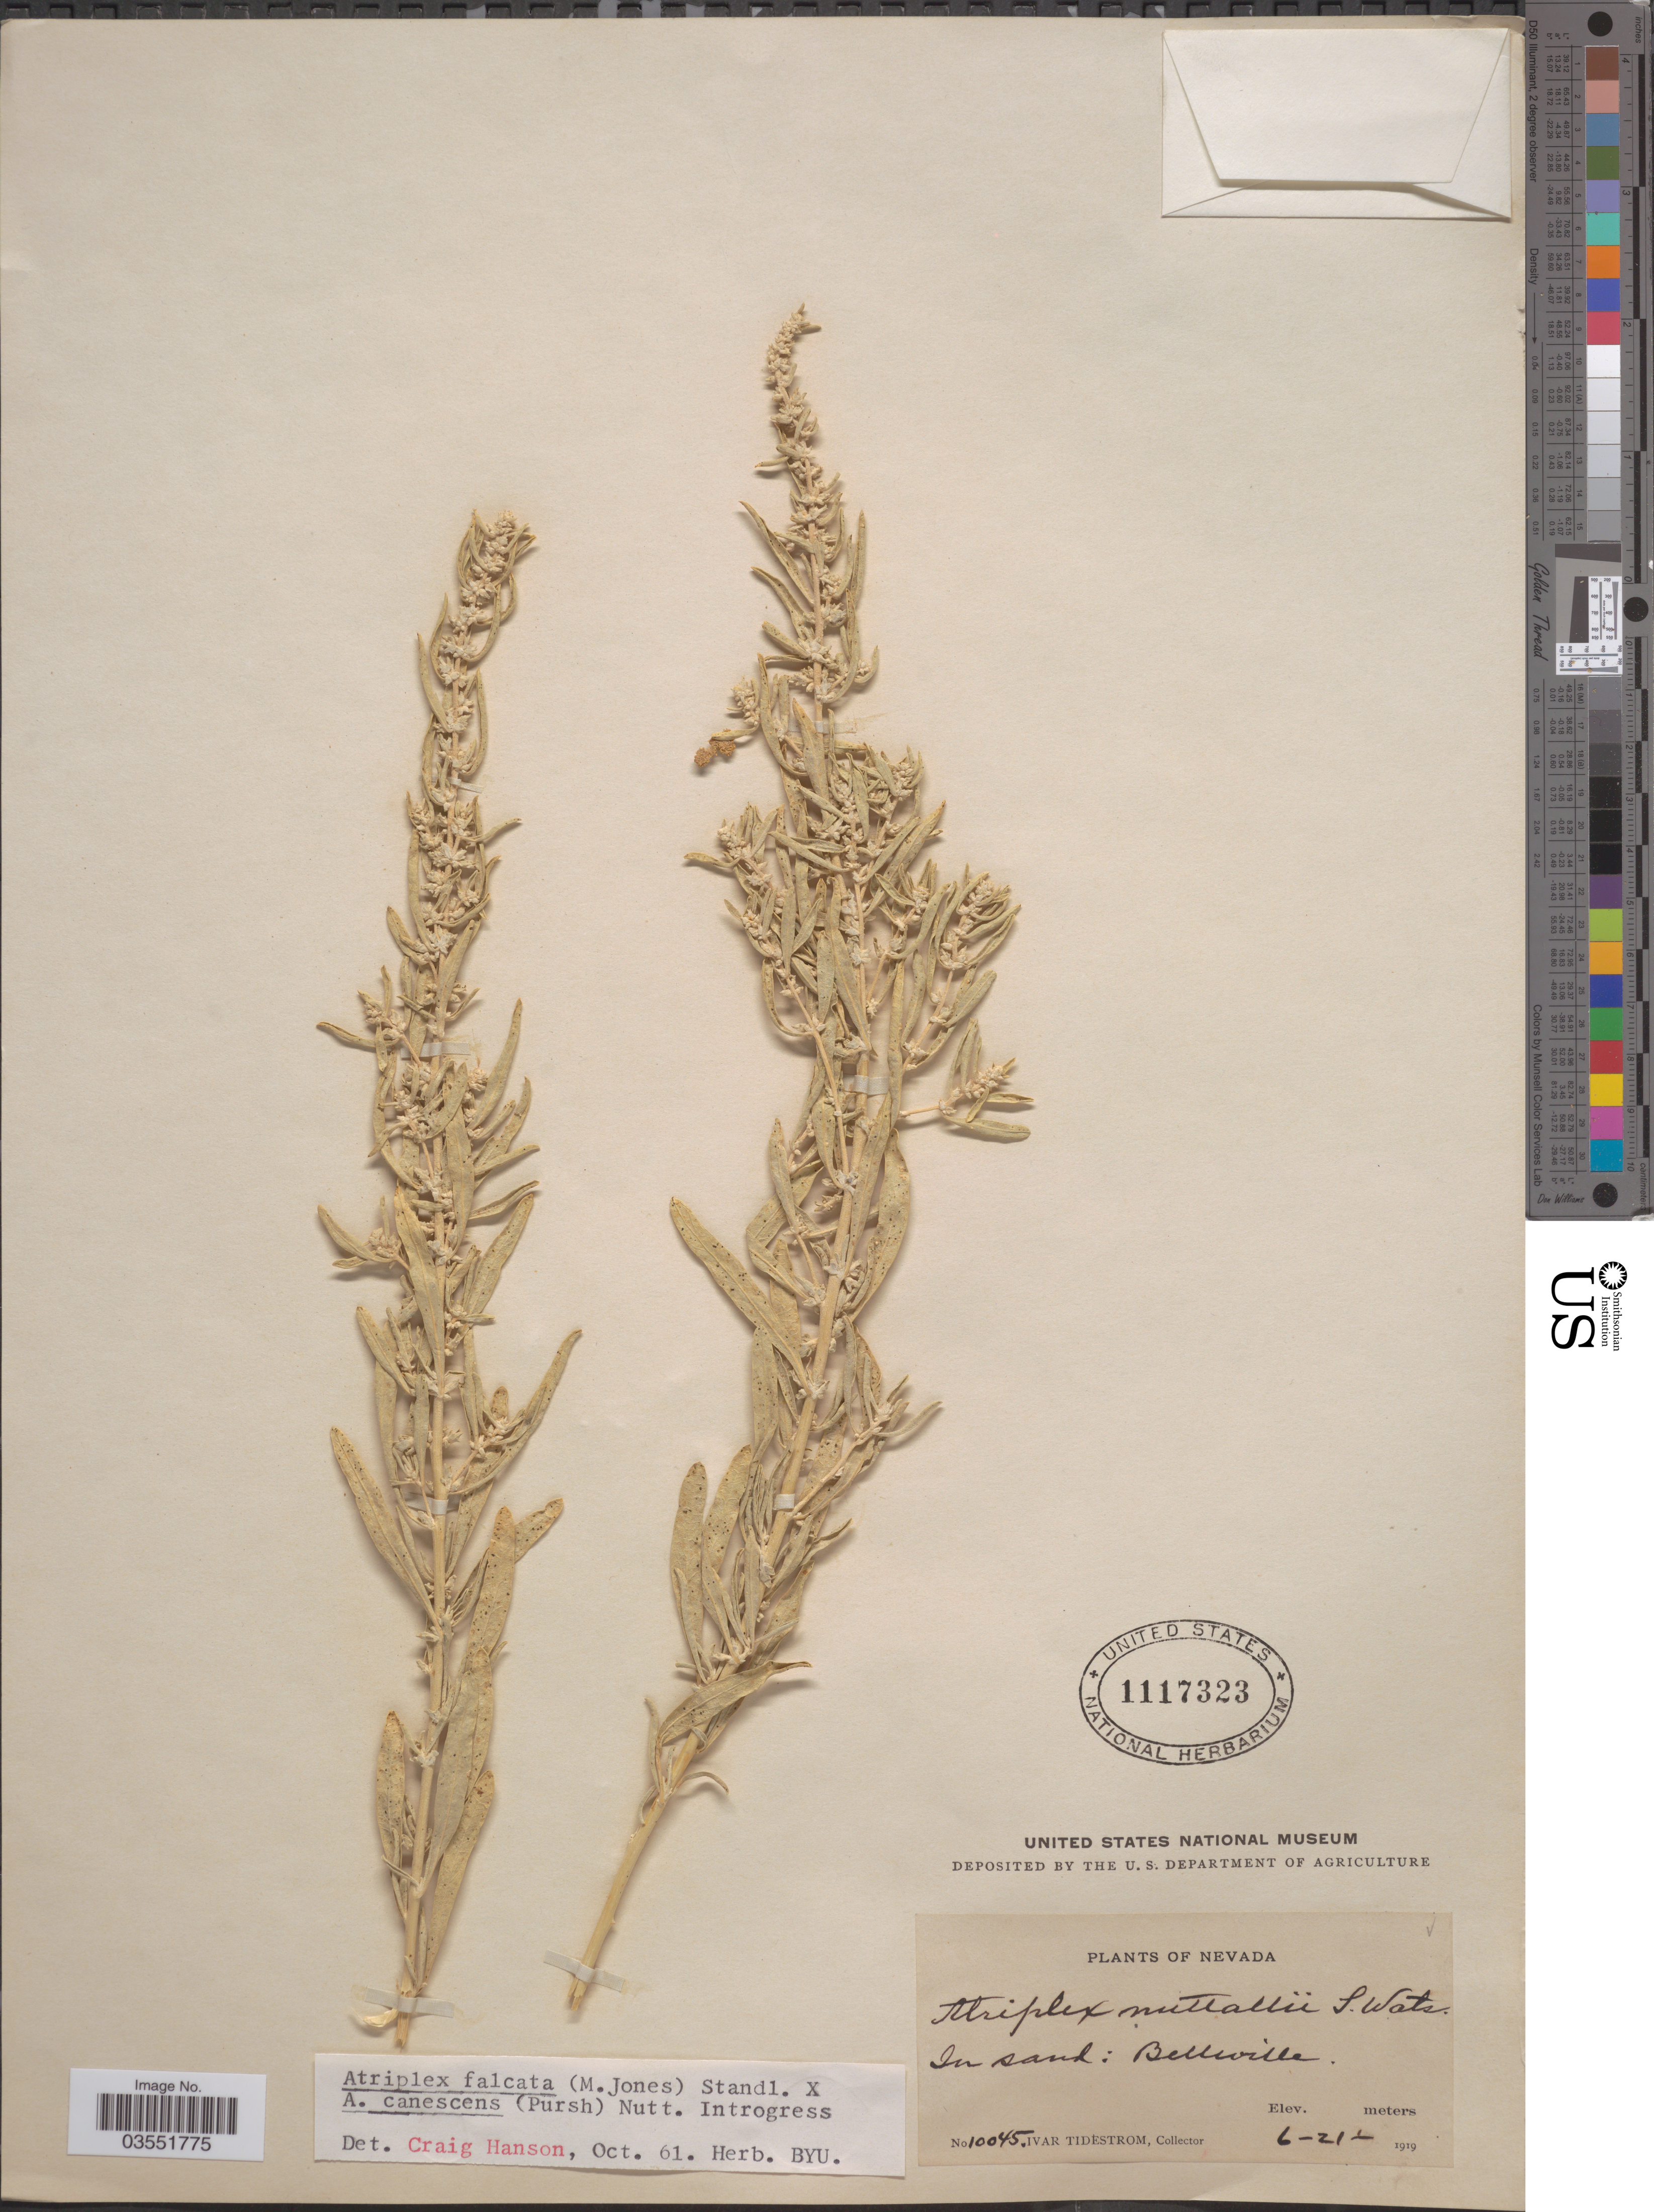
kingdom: Plantae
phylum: Tracheophyta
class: Magnoliopsida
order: Caryophyllales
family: Amaranthaceae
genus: Atriplex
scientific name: Atriplex falcata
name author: (M.E. Jones) Standl.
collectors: I. F. Tidestrom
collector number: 10045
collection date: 1919-06-21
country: United States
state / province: Nevada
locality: Belleville.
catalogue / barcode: US 1117323